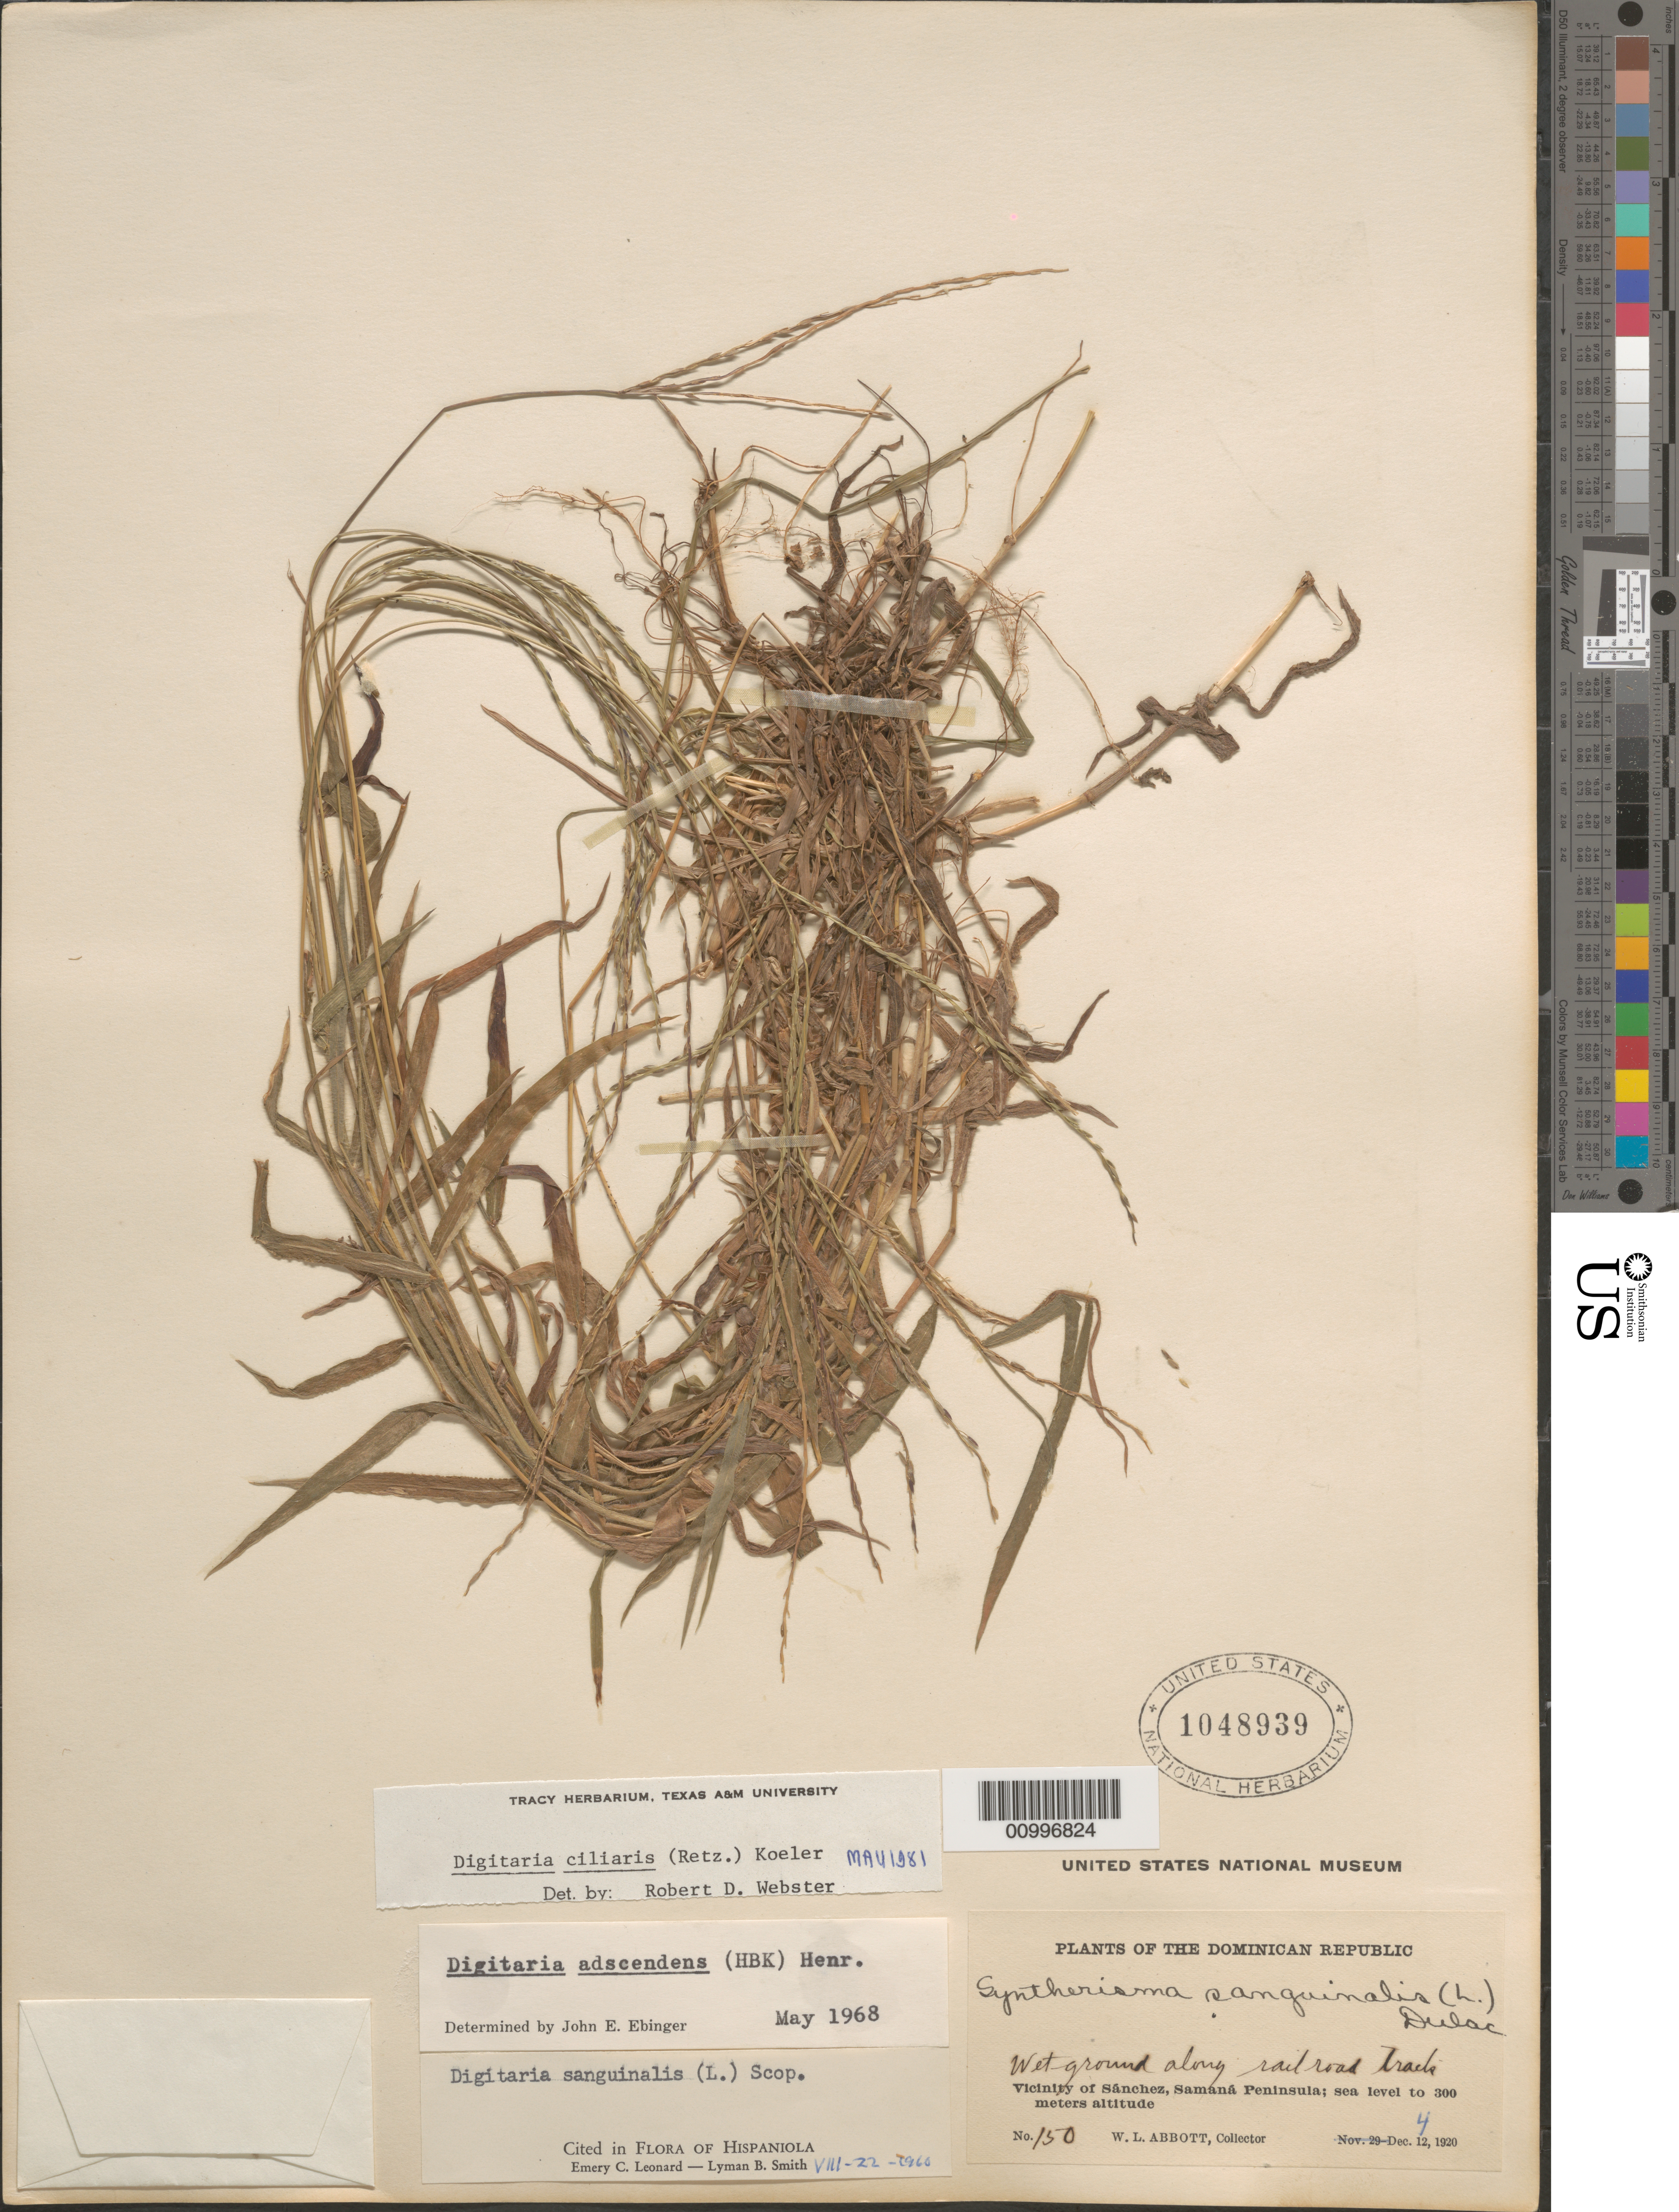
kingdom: Plantae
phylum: Tracheophyta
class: Liliopsida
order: Poales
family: Poaceae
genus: Digitaria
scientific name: Digitaria ciliaris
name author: (Retz.) Koeler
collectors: W. L. Abbott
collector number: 150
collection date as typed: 04 Dec 1920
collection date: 1920-12-04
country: Dominican Republic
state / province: Samaná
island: Hispaniola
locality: Vicinity of Sanchez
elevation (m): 0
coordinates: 0 N, 0 E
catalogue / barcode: US 1048939